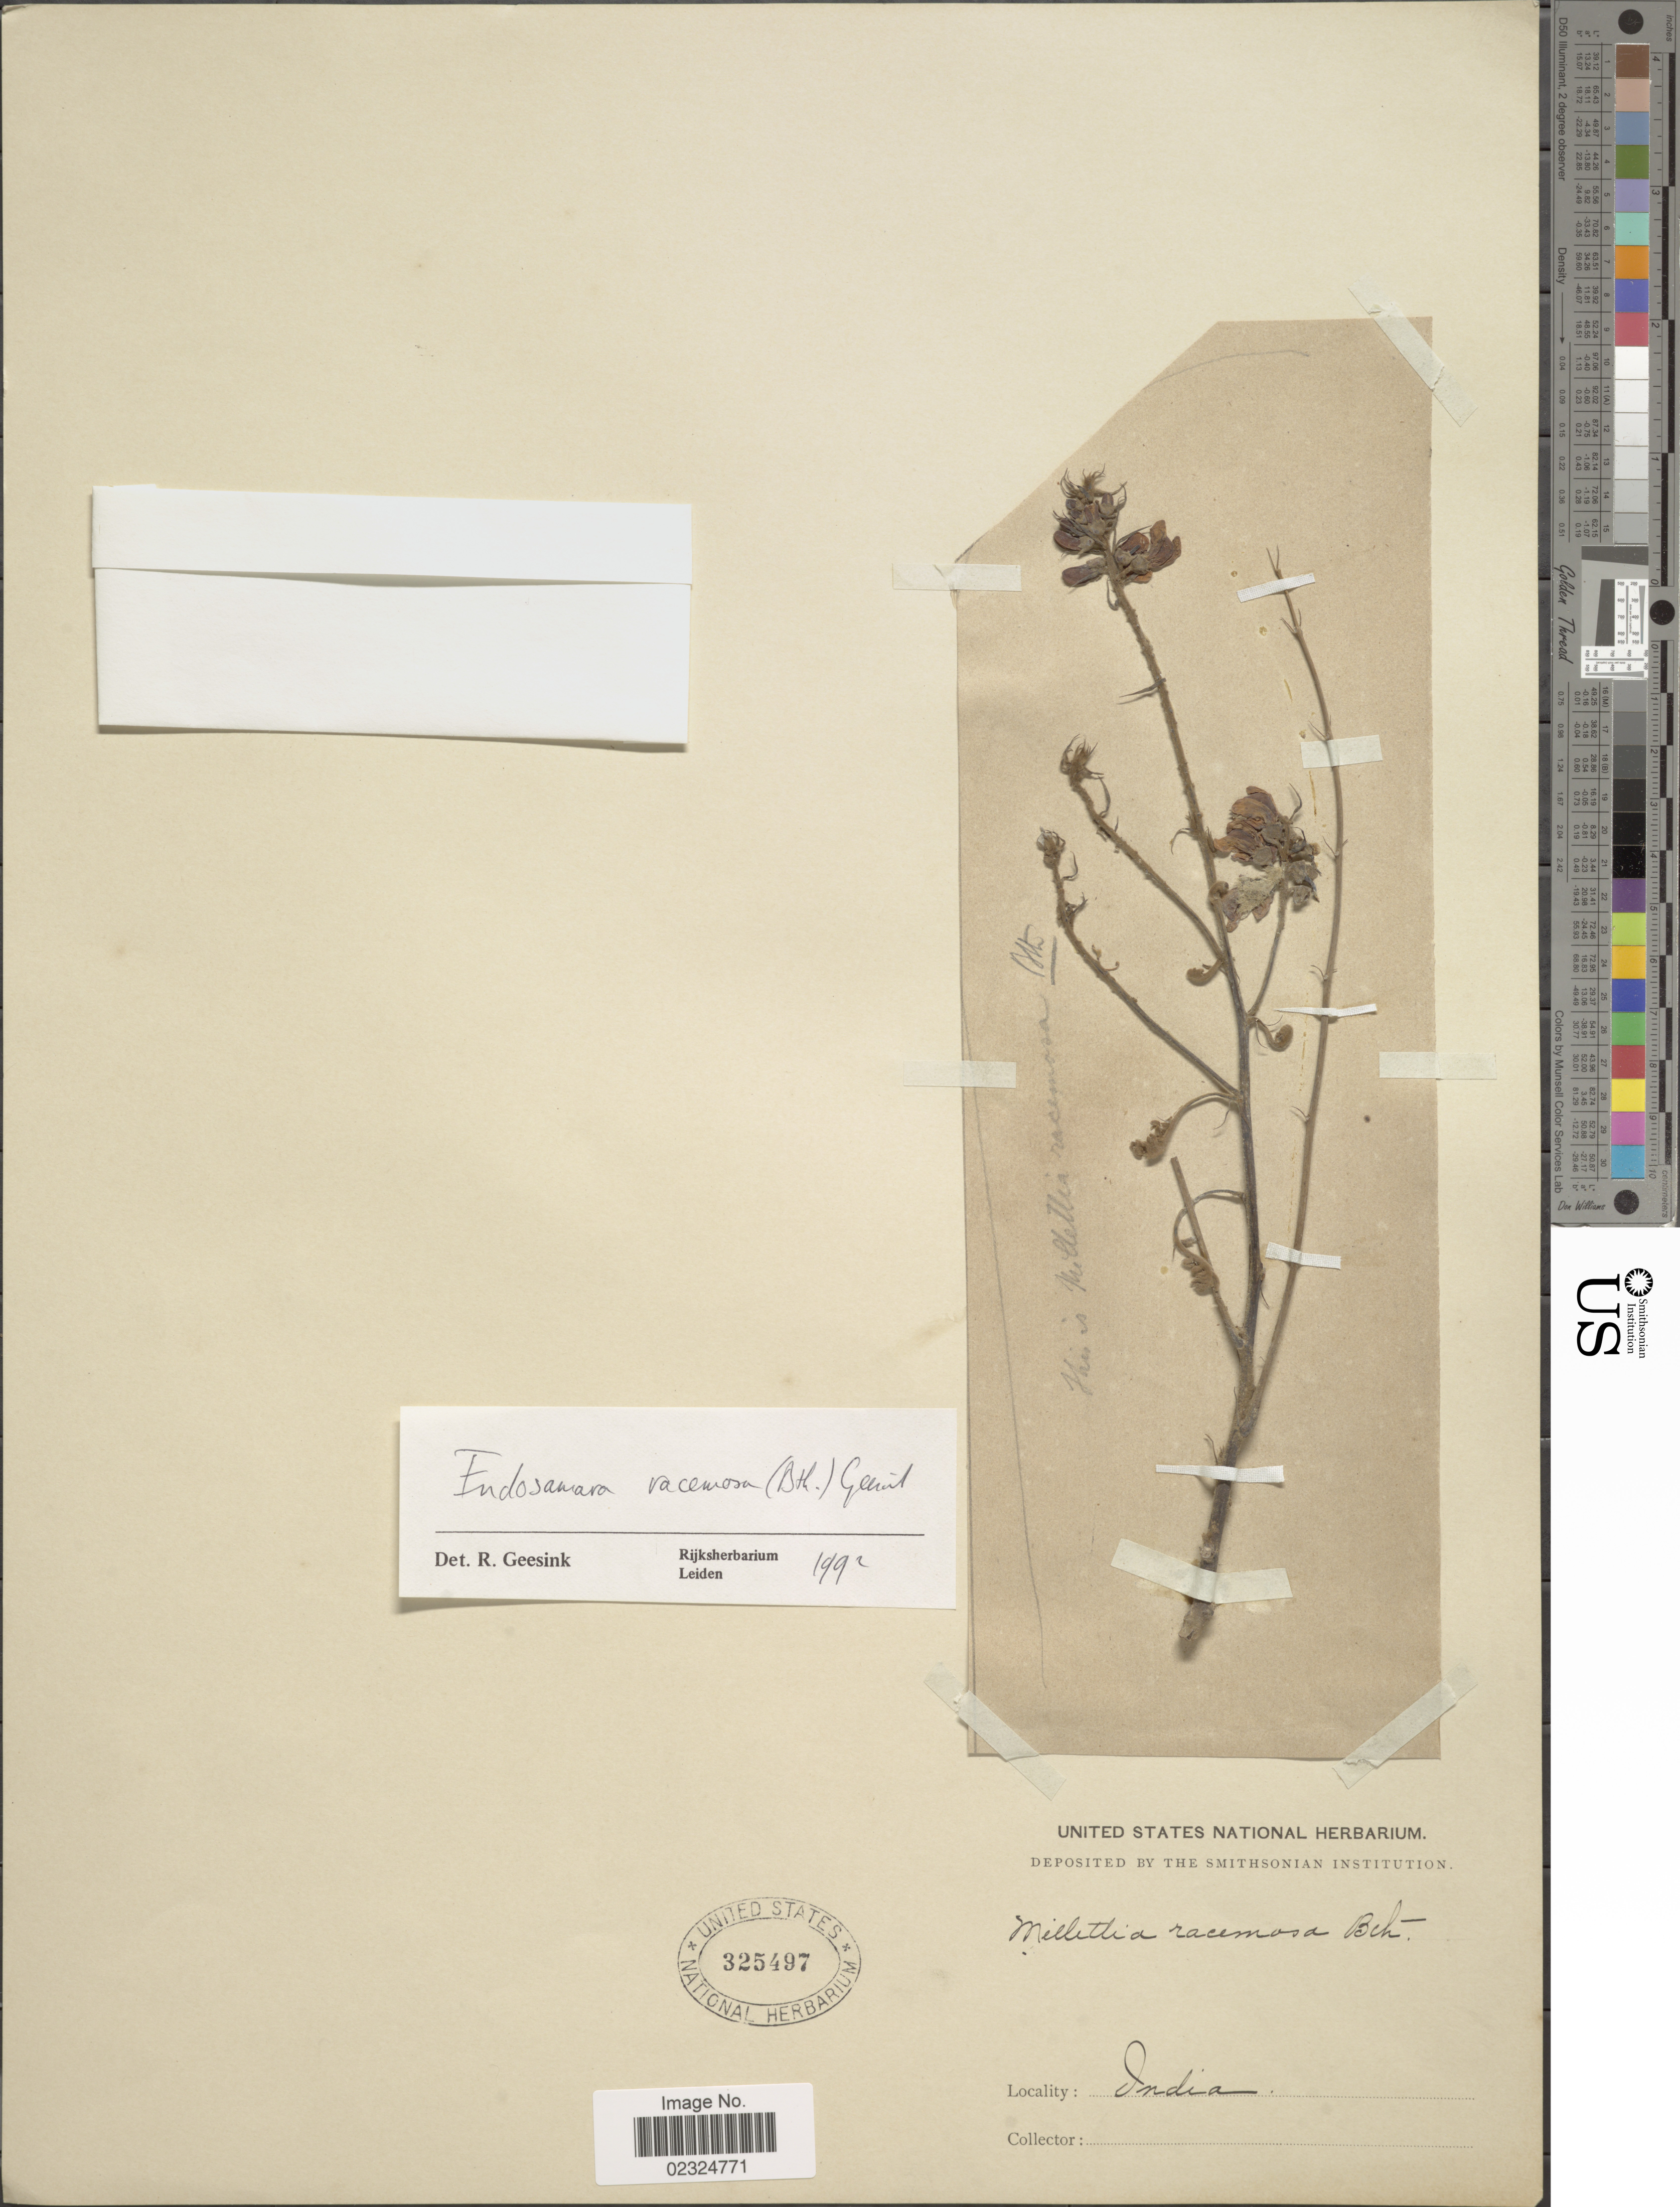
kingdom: Plantae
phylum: Tracheophyta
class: Magnoliopsida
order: Fabales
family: Fabaceae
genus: Endosamara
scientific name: Endosamara racemosa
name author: (Roxb.) R. Geesink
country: India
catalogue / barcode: US 325497